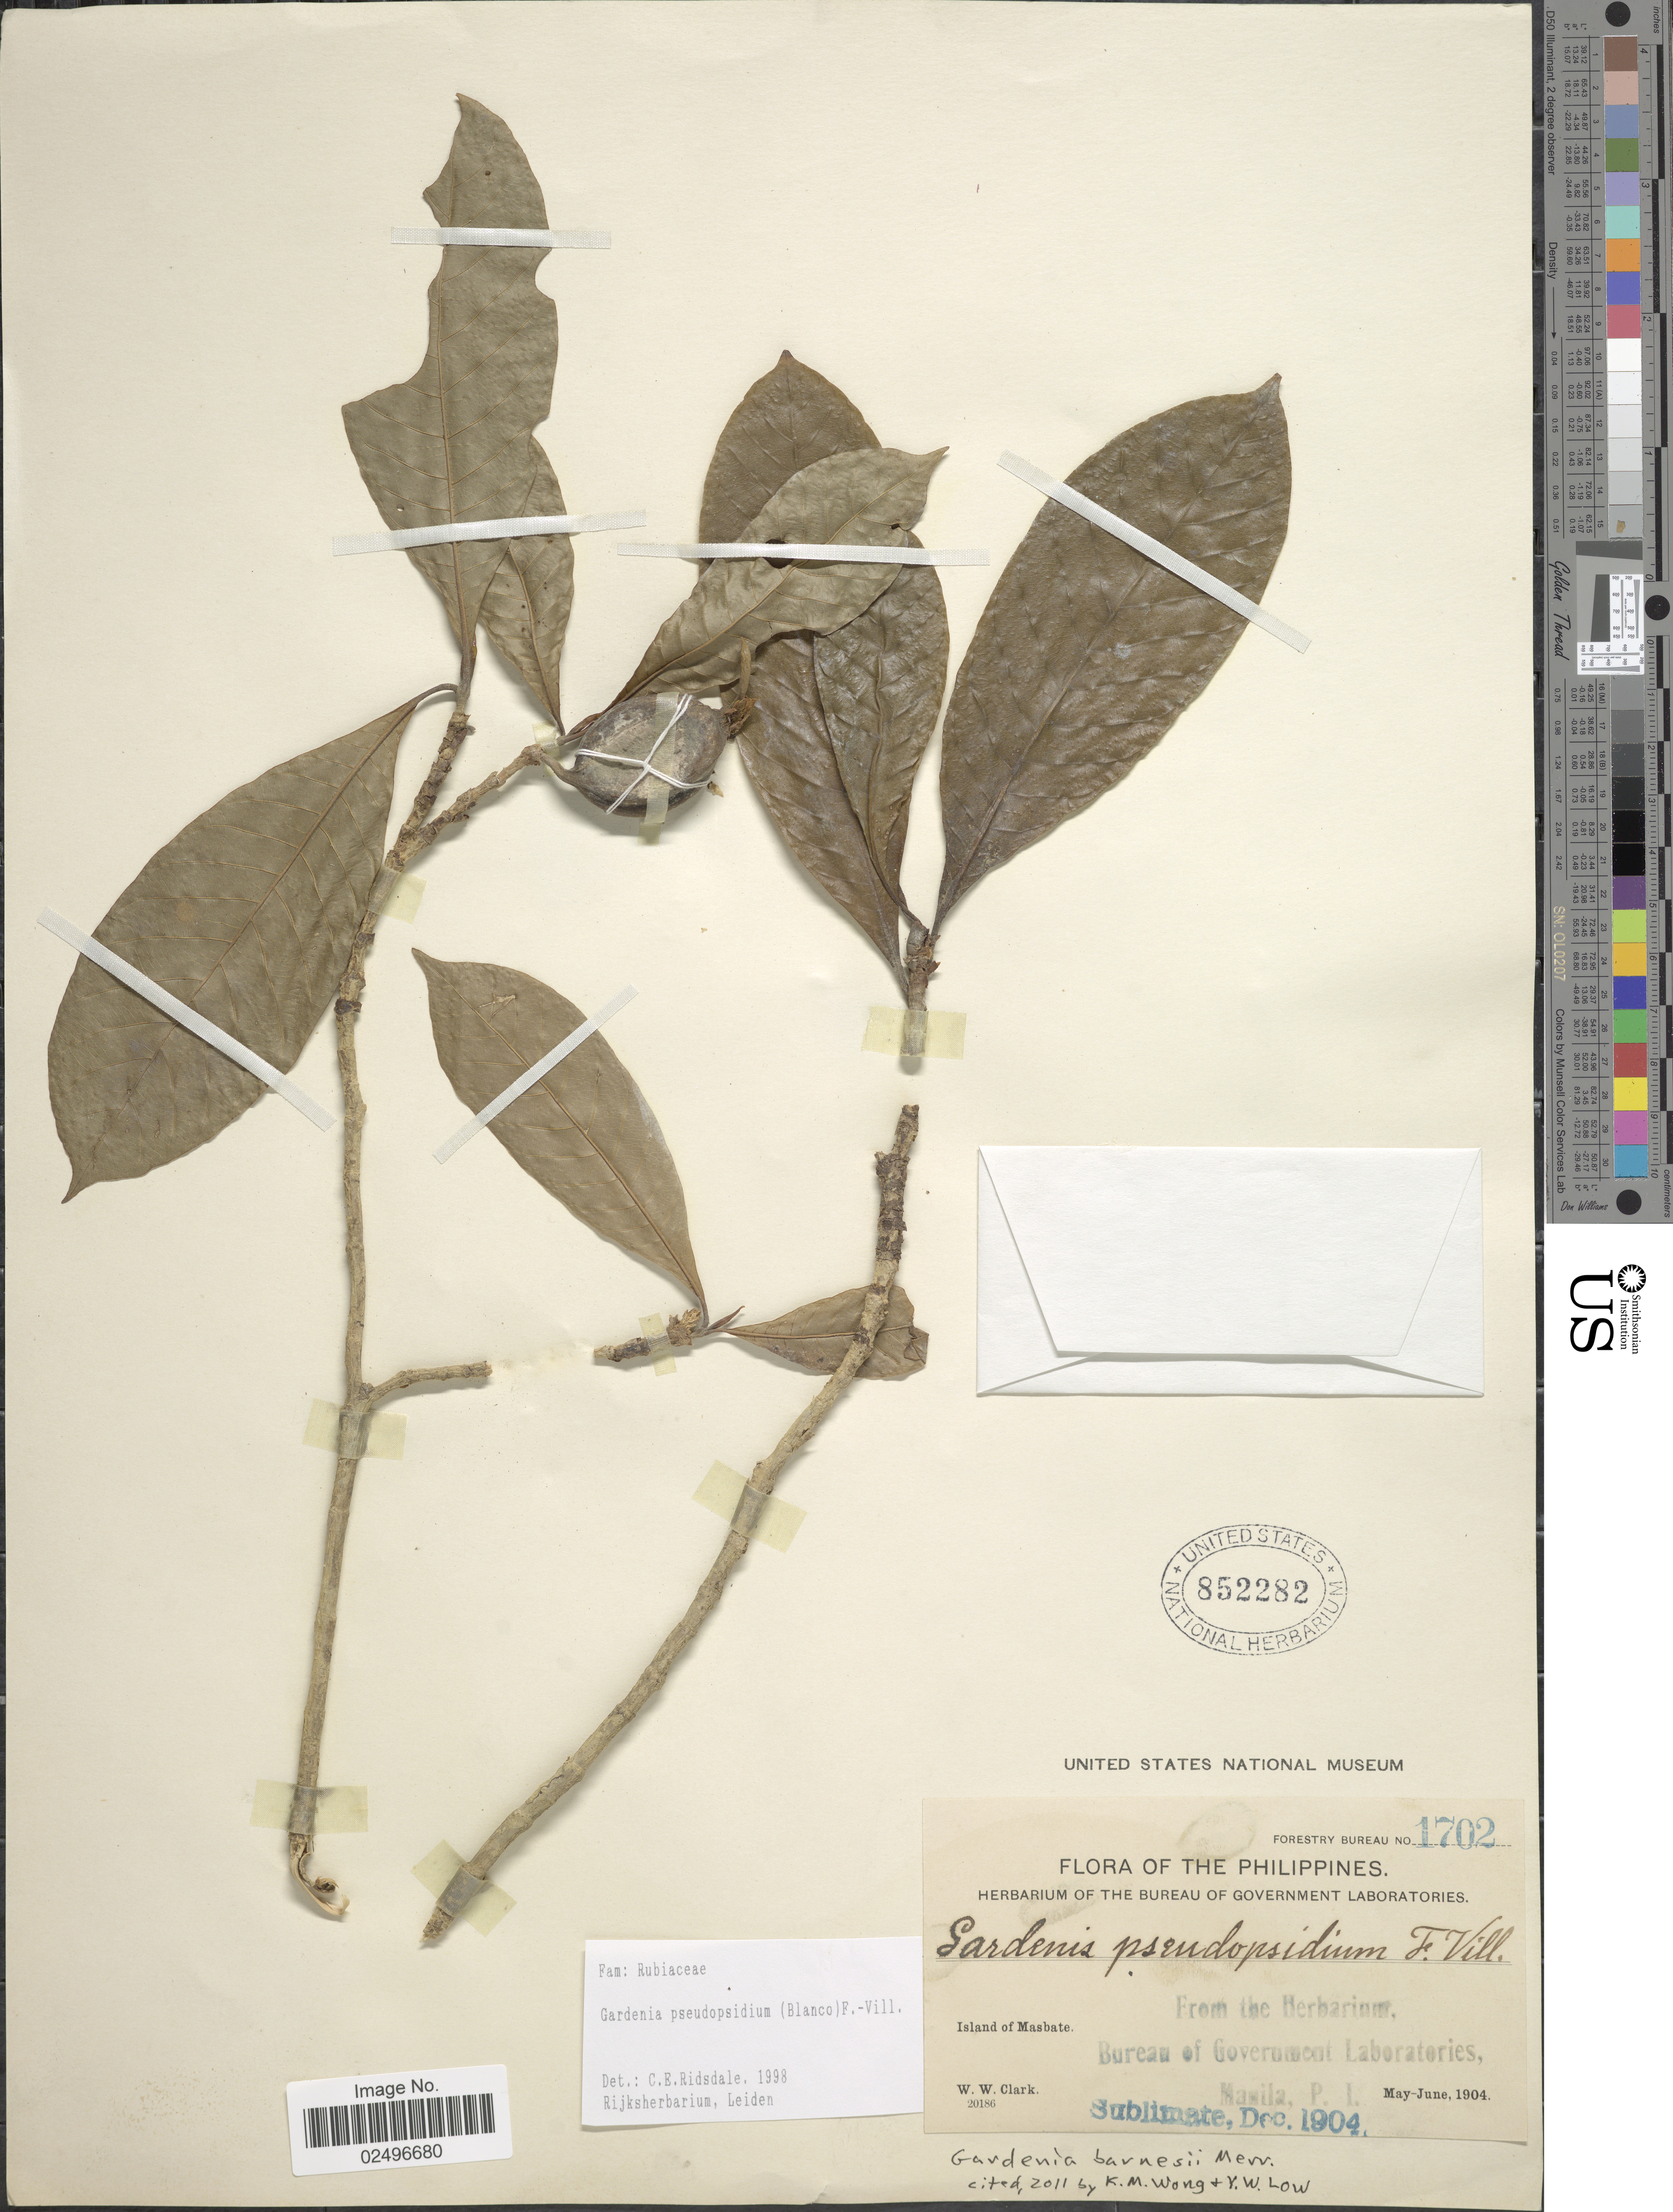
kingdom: Plantae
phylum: Tracheophyta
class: Magnoliopsida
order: Gentianales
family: Rubiaceae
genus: Gardenia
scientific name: Gardenia barnesii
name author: Merr.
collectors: W. W. Clark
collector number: Forestry Bureau 1702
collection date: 1904-05/1904-06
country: Philippines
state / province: Bicol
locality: Island of Masbate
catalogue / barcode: US 852282